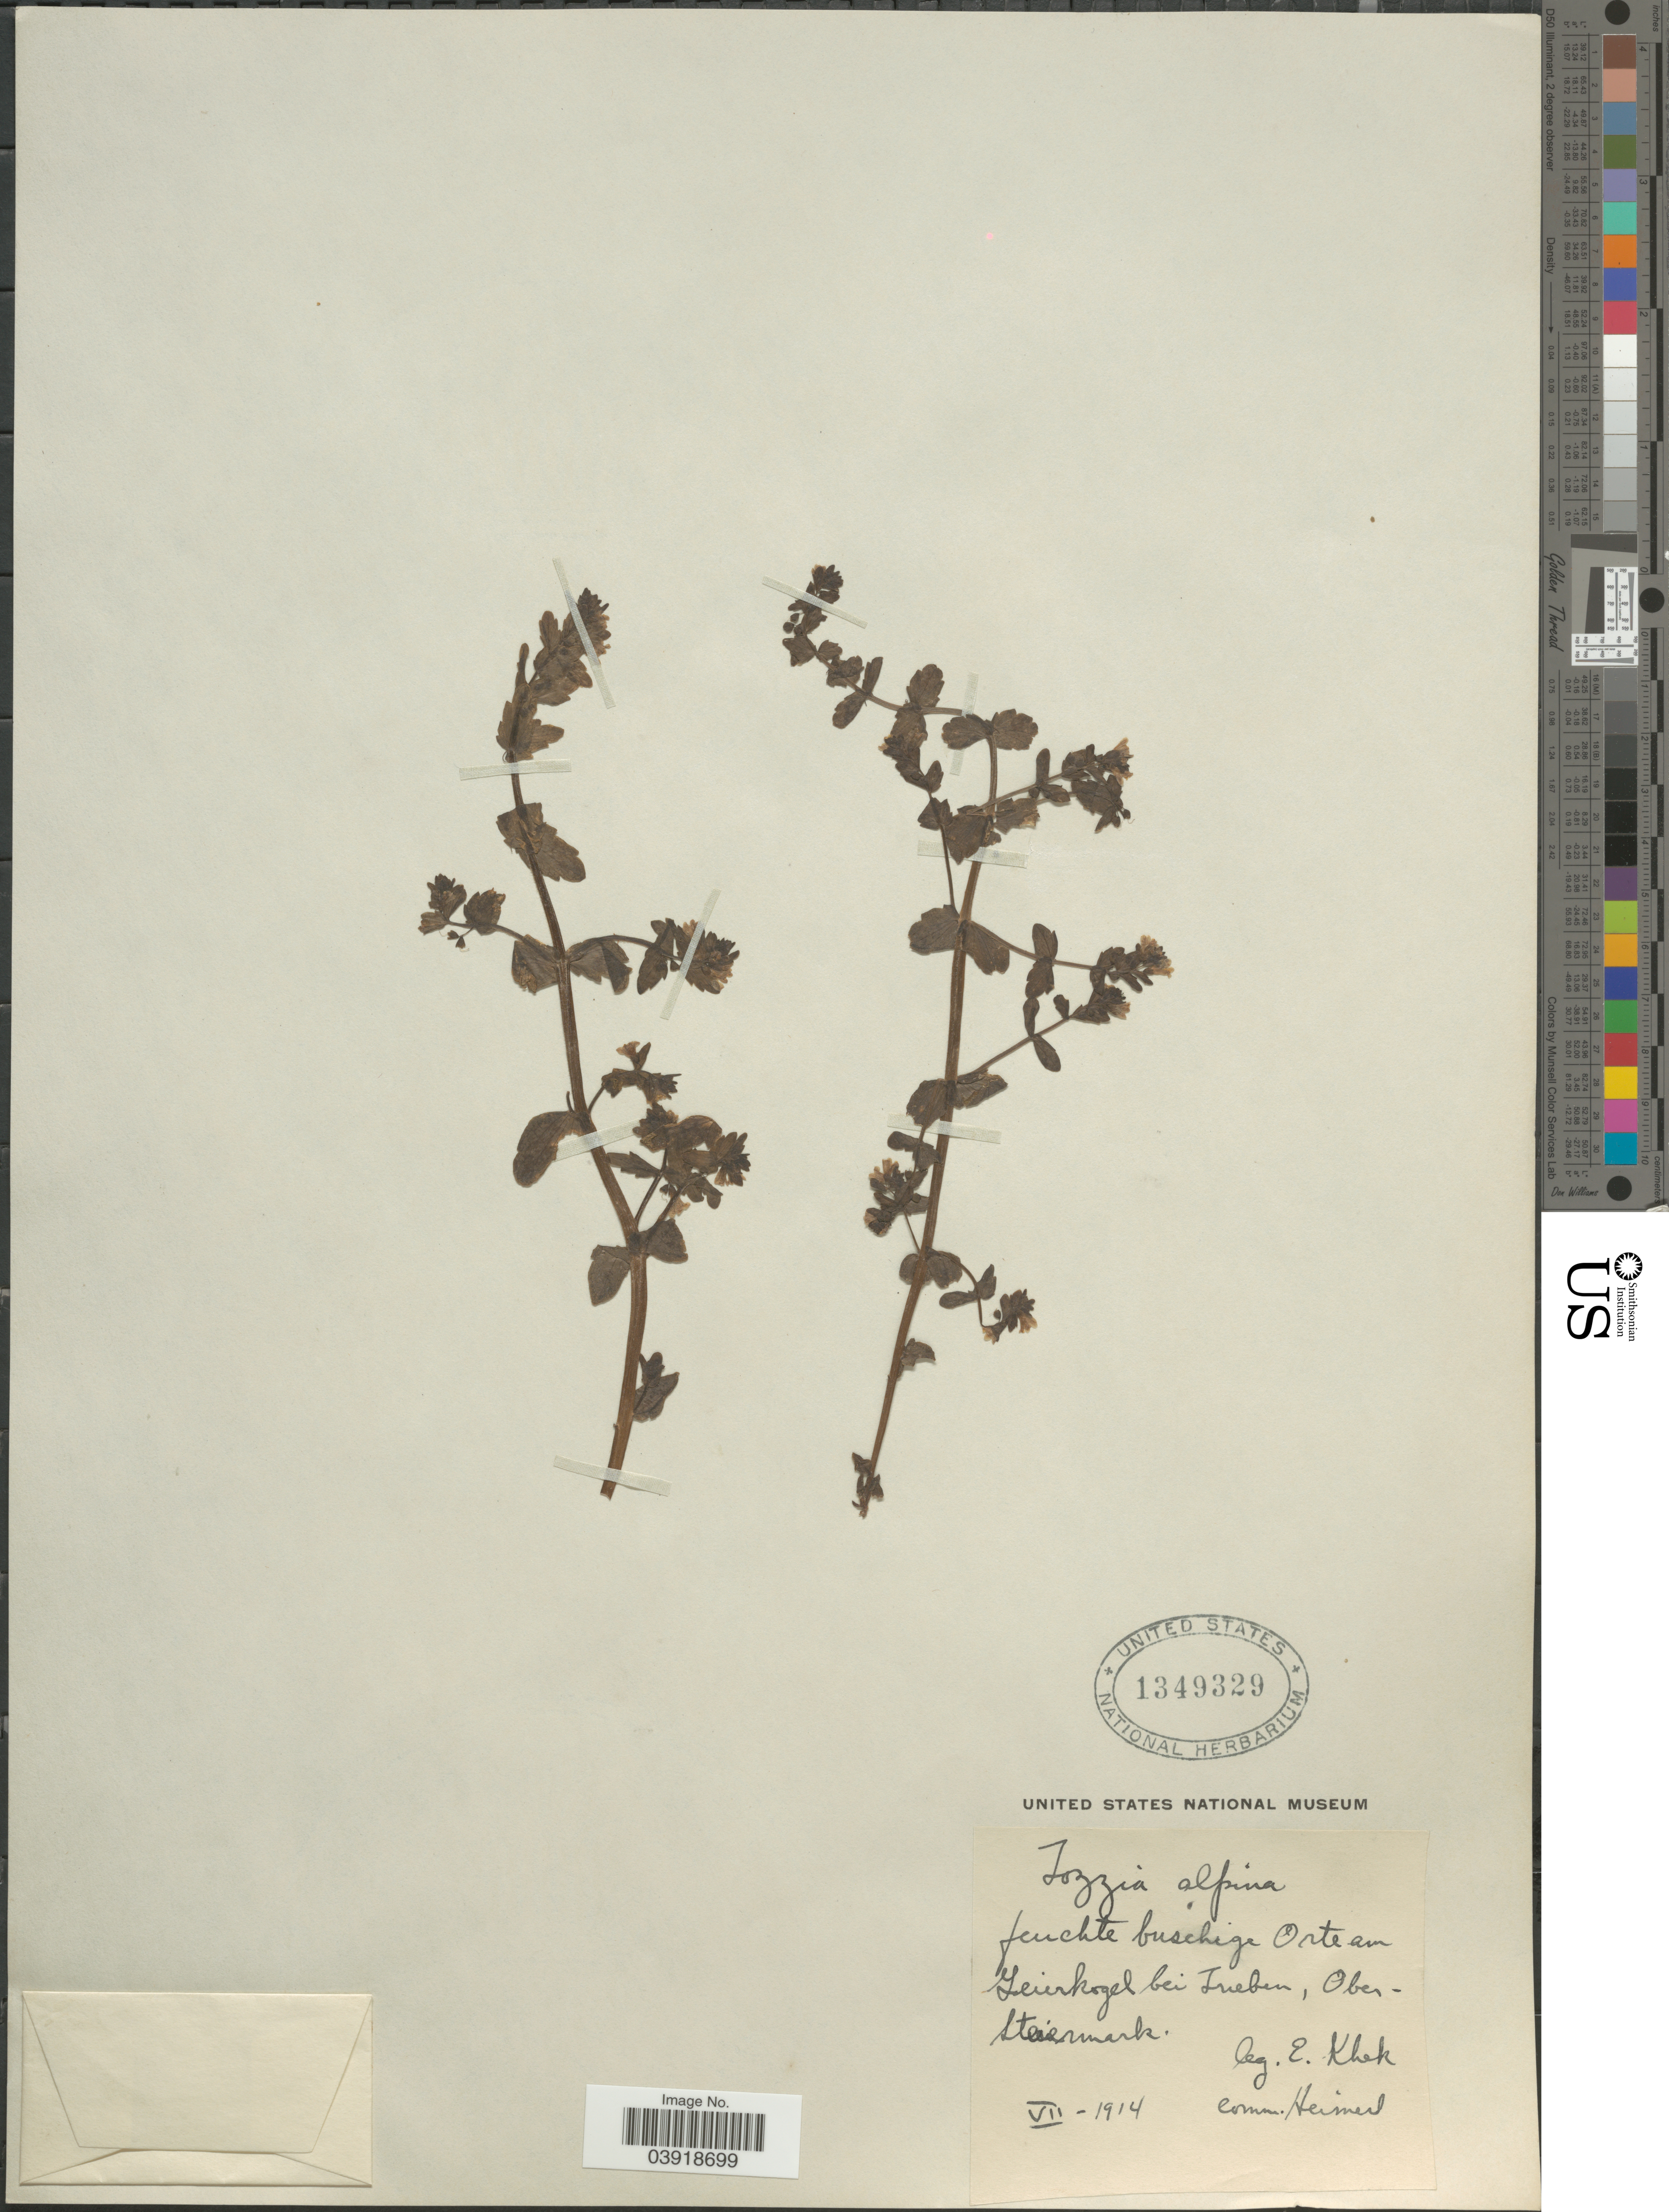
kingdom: Plantae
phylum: Tracheophyta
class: Magnoliopsida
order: Lamiales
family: Orobanchaceae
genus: Tozzia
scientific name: Tozzia alpina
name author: L.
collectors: E. Khek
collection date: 1914-07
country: Austria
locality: Geierkogel bei Irueben [interpreted], Ober-Steiermark.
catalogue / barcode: US 1349329